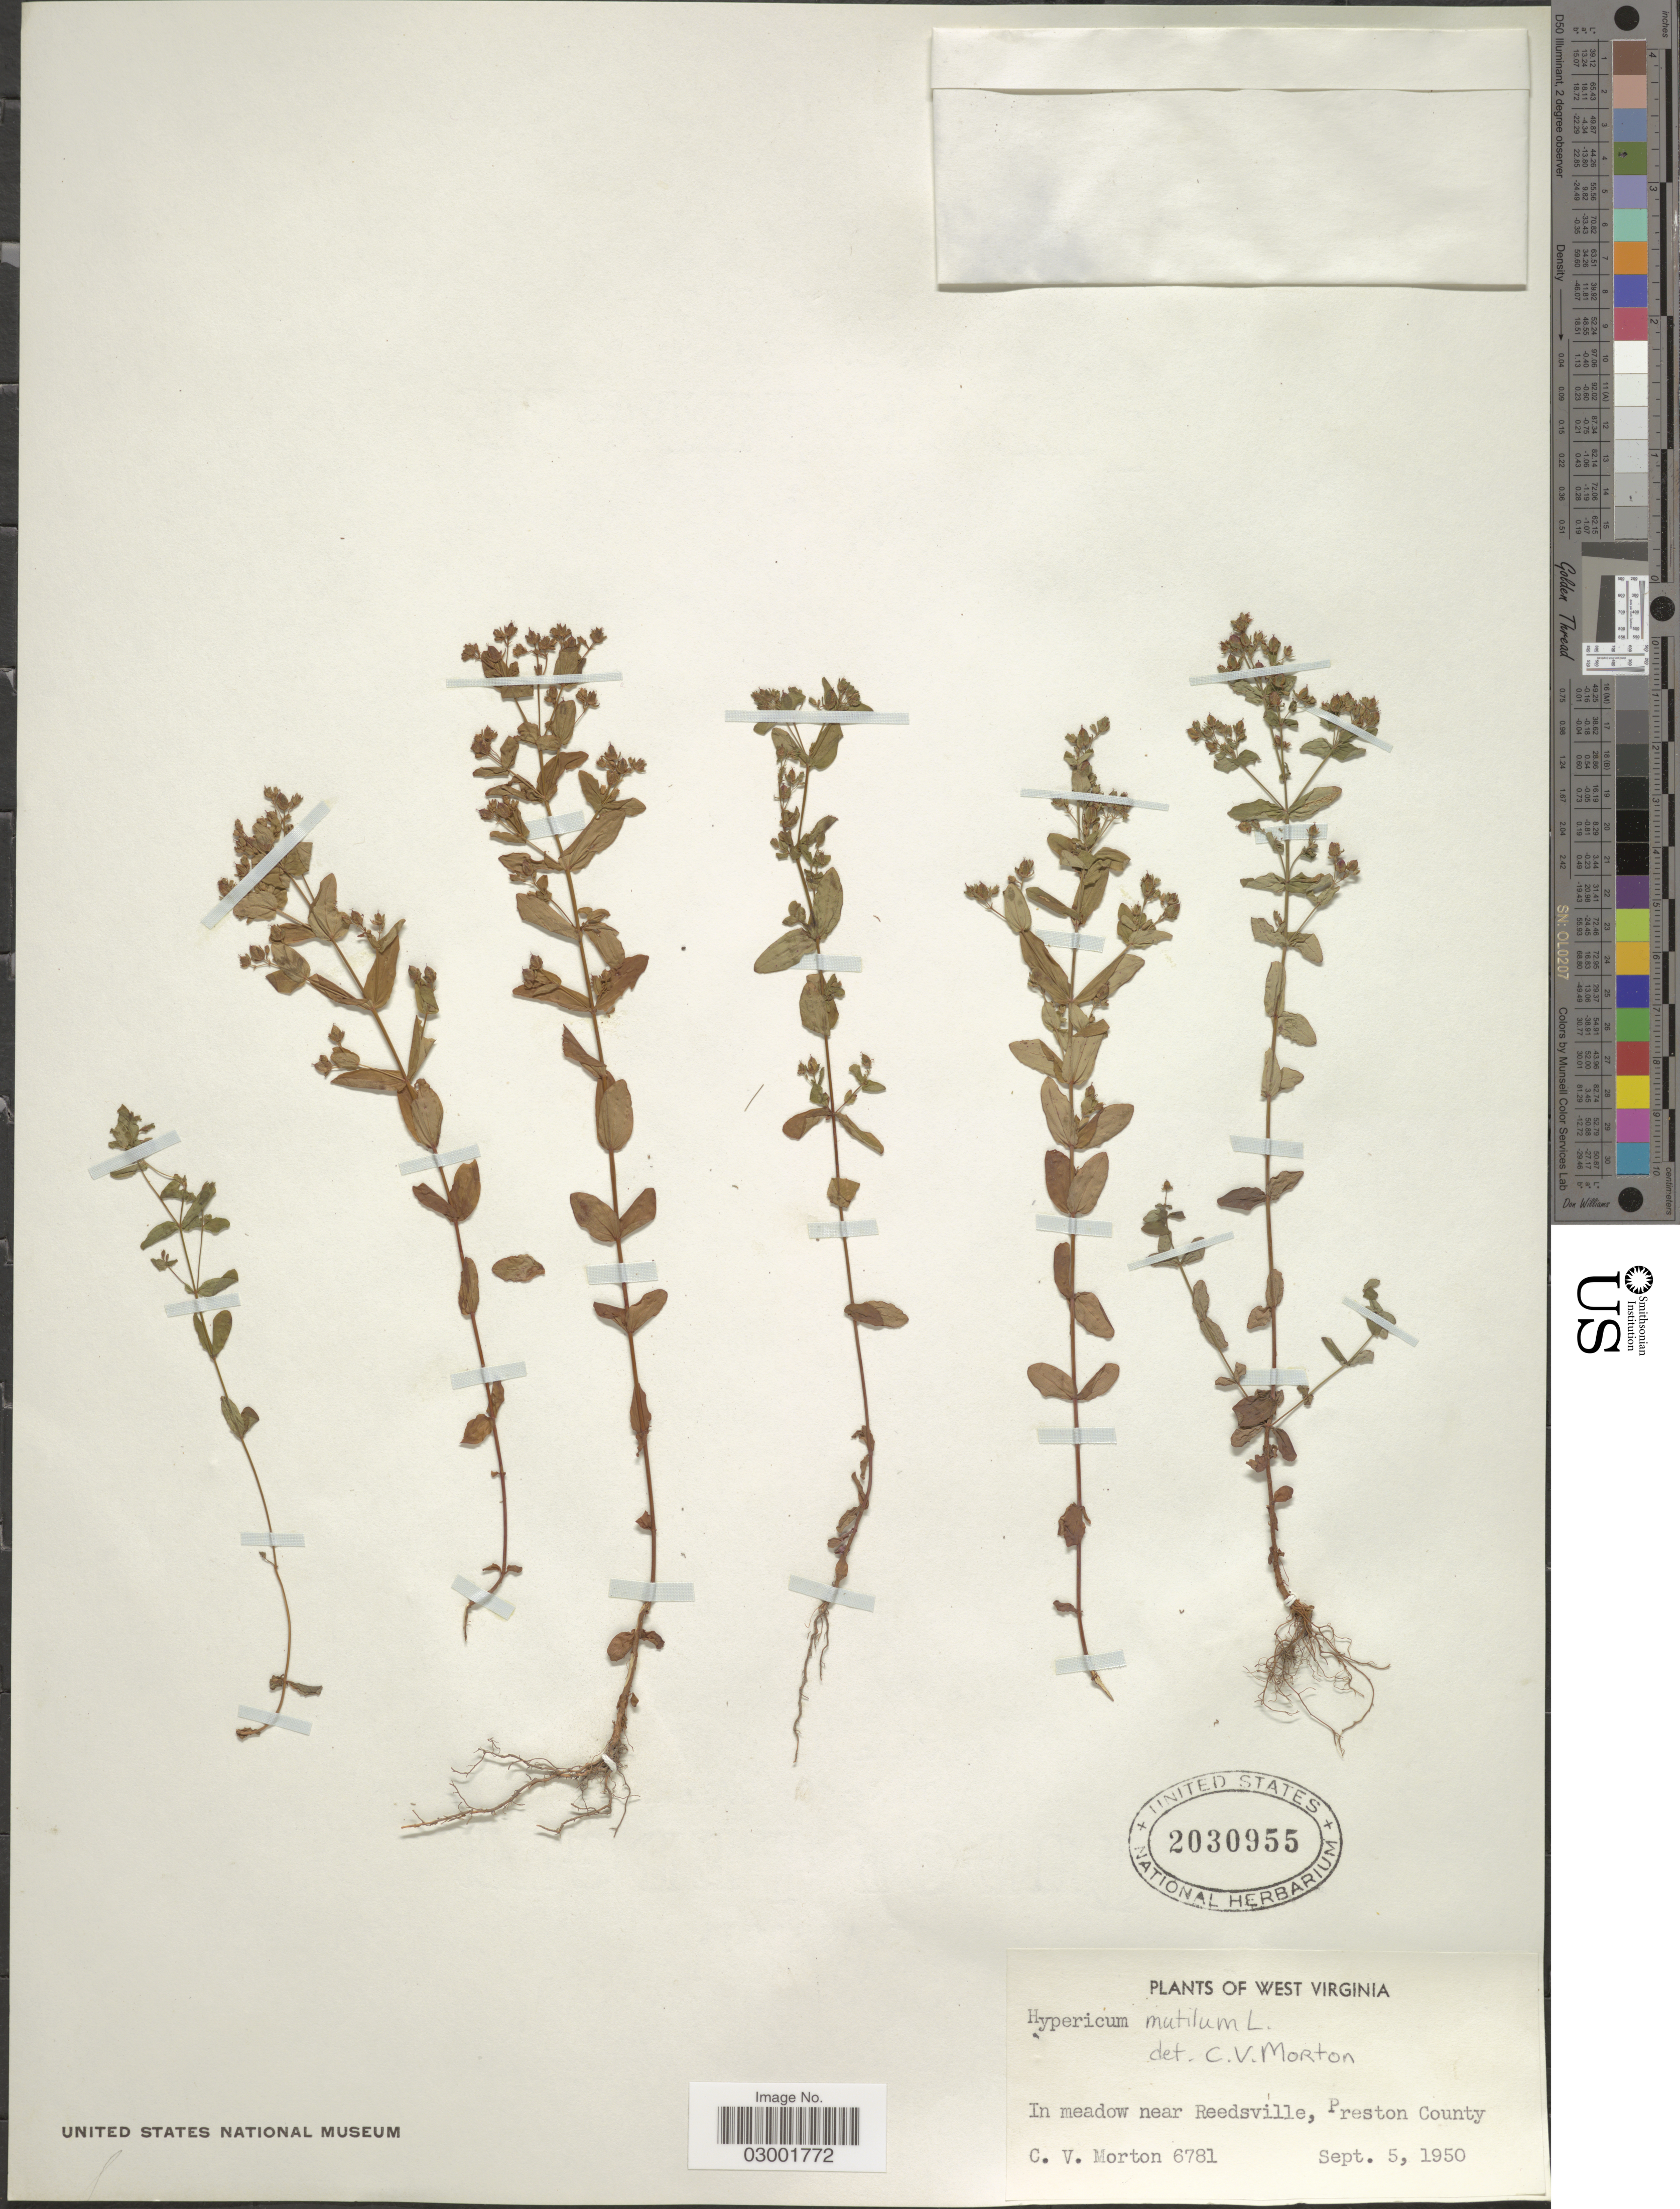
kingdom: Plantae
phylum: Tracheophyta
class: Magnoliopsida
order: Malpighiales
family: Hypericaceae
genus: Hypericum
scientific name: Hypericum mutilum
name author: L.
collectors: C. V. Morton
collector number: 6781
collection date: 1950-09-05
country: United States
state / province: West Virginia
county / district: Preston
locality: In meadow near Reedsville, Preston County.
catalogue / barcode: US 2030955